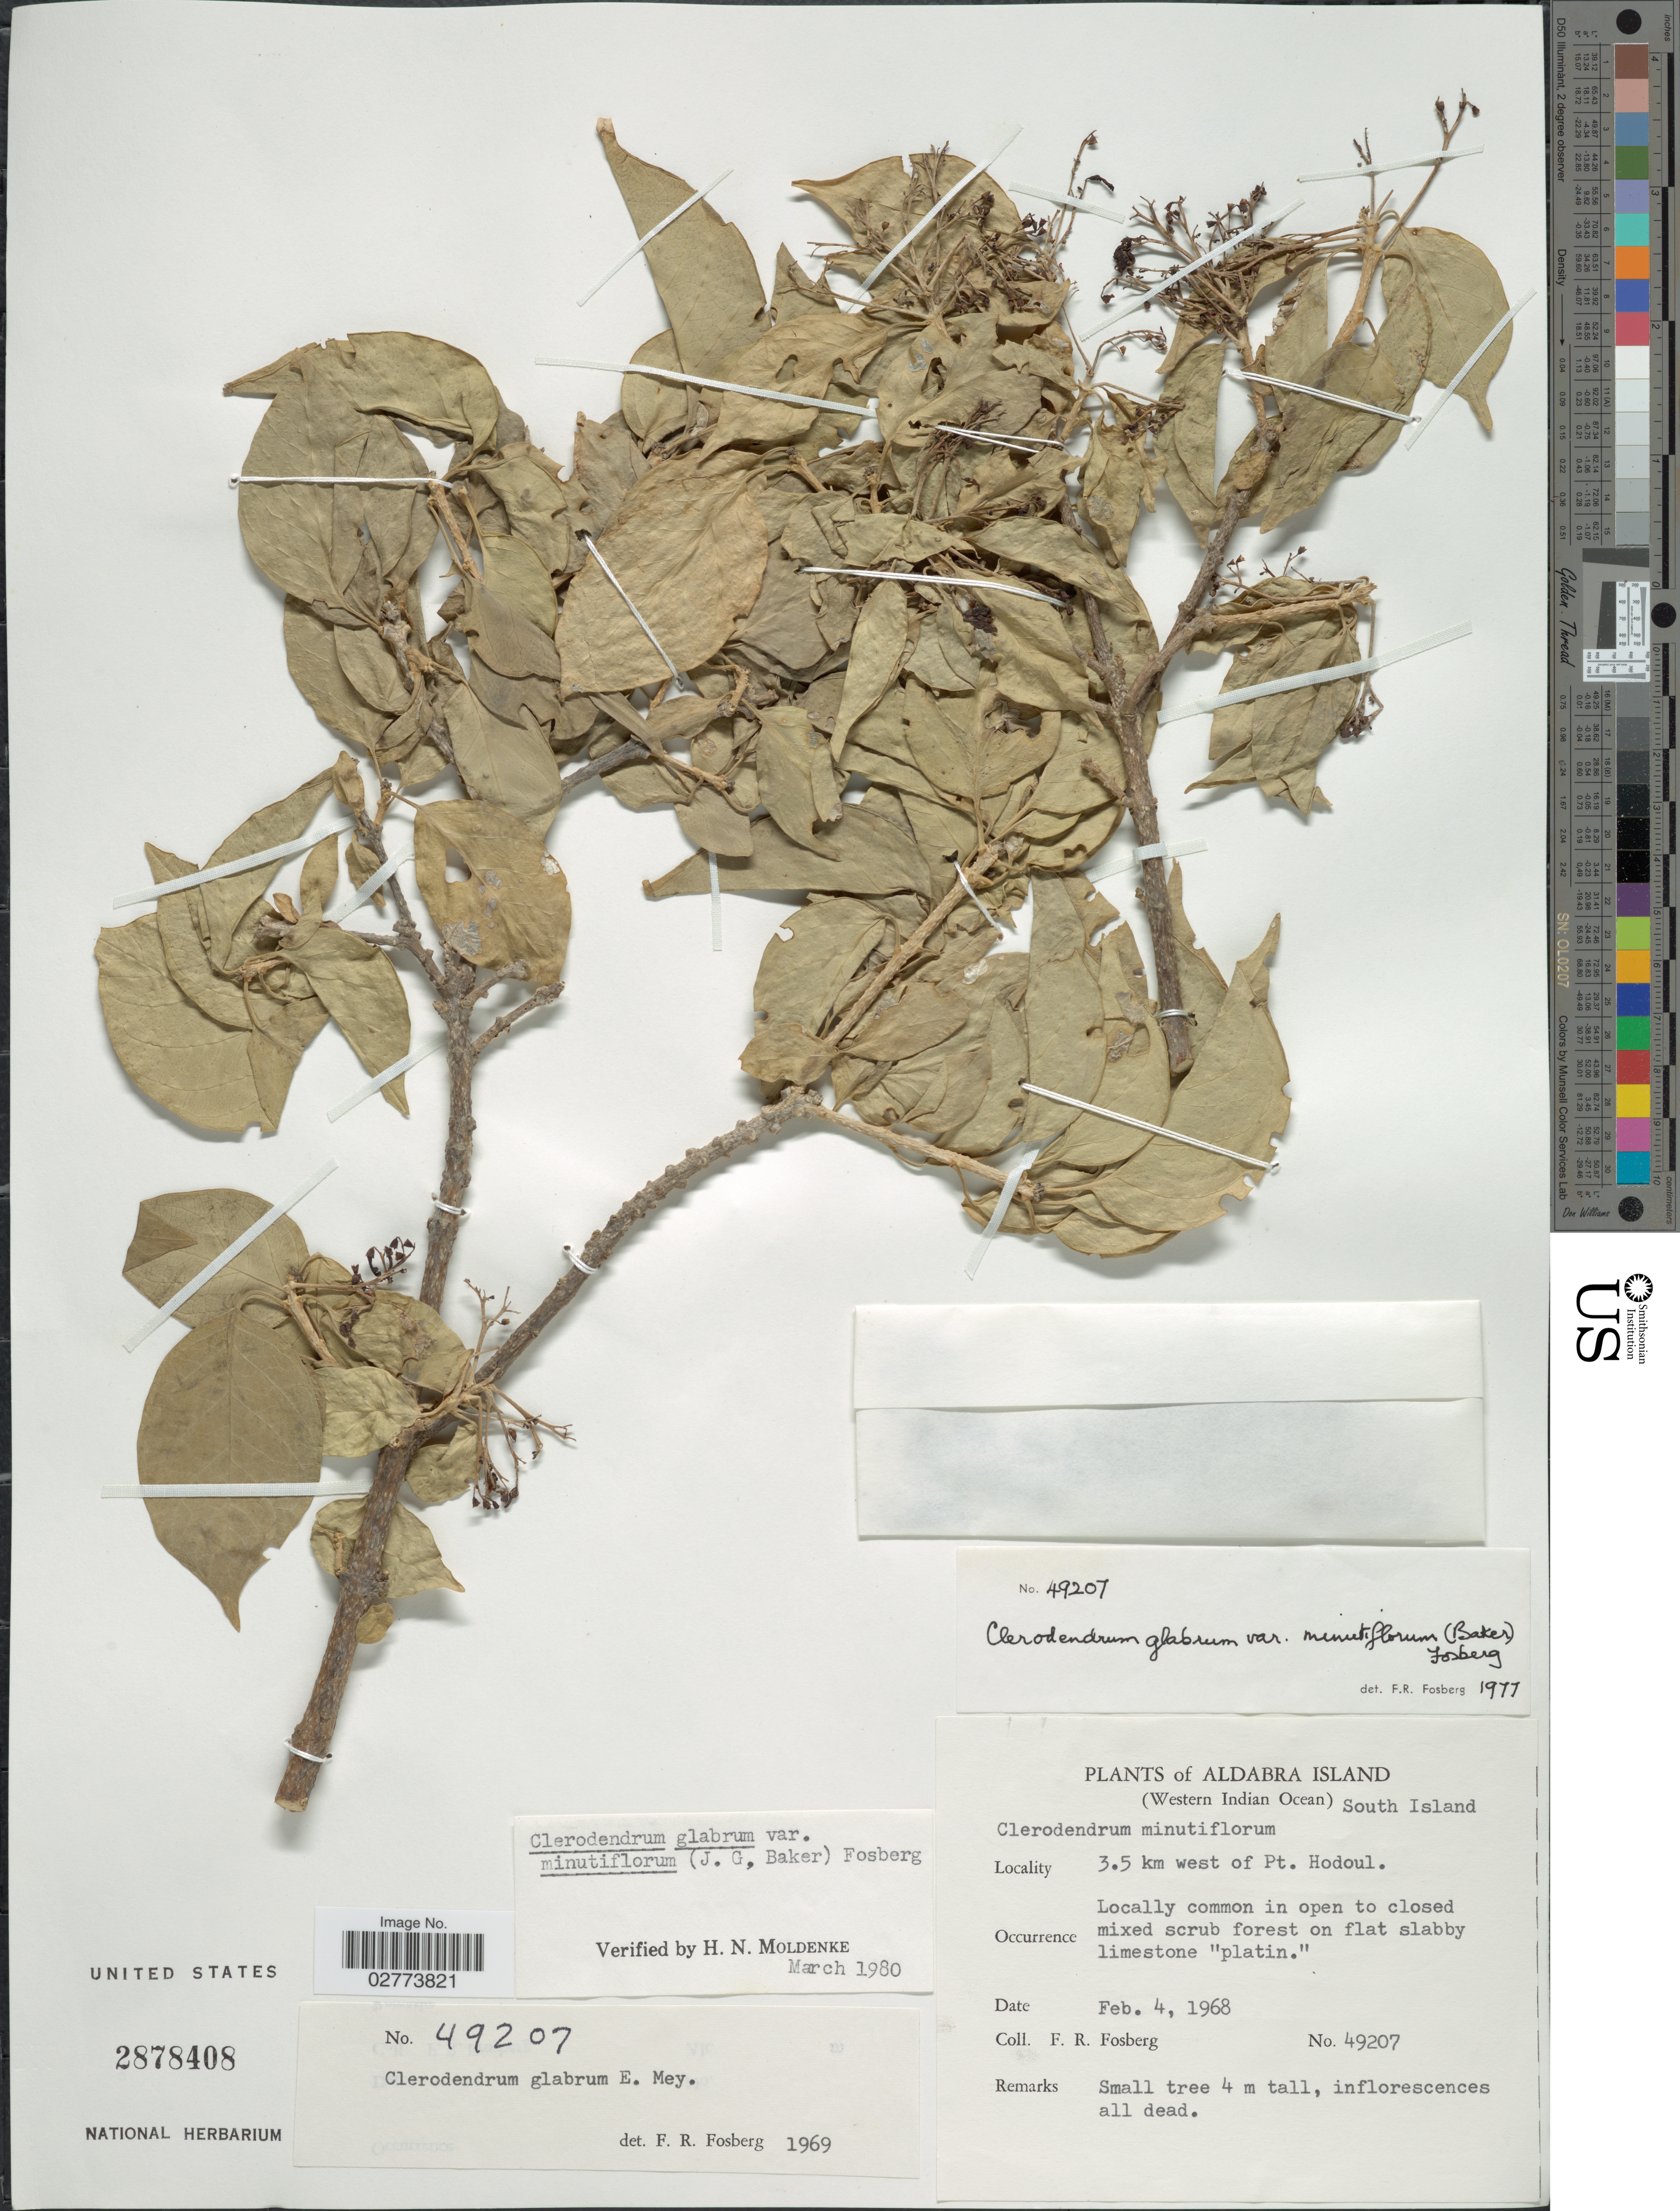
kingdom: Plantae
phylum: Tracheophyta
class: Magnoliopsida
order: Lamiales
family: Lamiaceae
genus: Clerodendrum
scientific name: Clerodendrum glabrum var. minutiflorum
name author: (Baker) Fosberg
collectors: F. R. Fosberg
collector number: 49207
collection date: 1968-02-04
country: Seychelles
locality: Aldabra Island (Western Indian Ocean) South Island, 3.5 km west of Pt. Hodoul.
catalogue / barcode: US 2878408